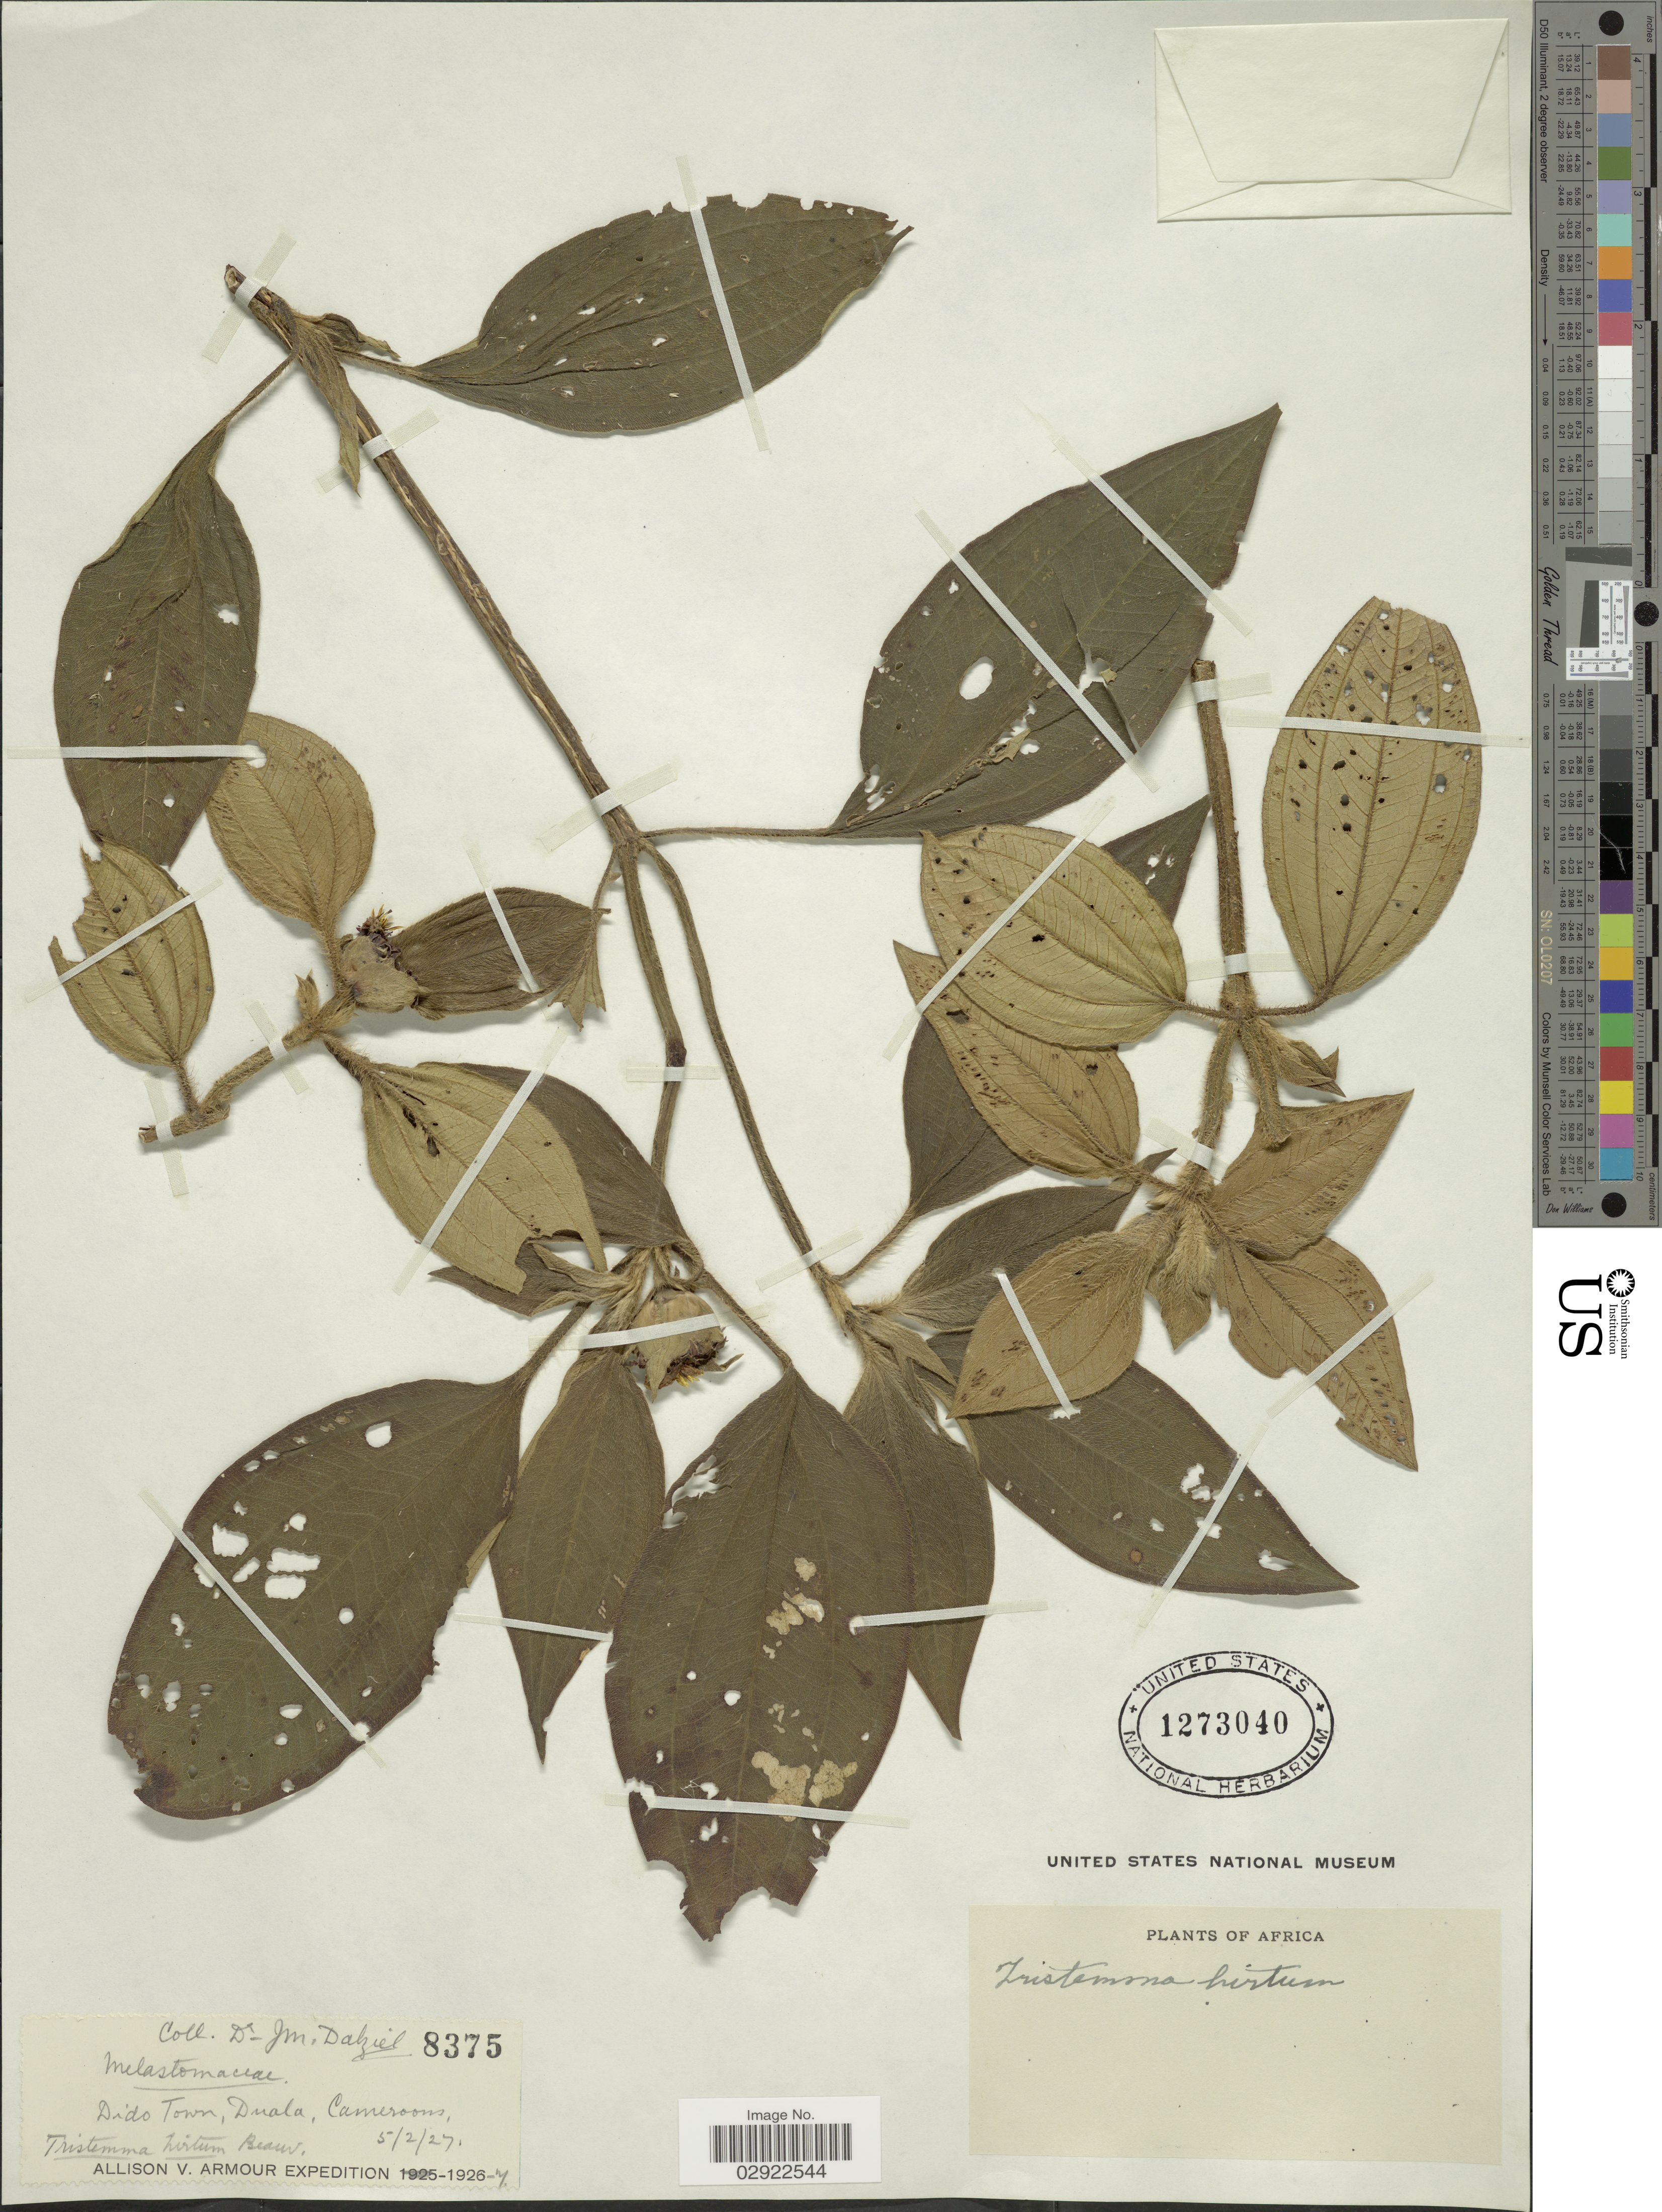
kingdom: Plantae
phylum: Tracheophyta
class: Magnoliopsida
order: Myrtales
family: Melastomataceae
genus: Tristemma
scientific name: Tristemma hirtum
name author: P. Beauv.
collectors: J. Dalziel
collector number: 8375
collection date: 1927-02-05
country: Cameroon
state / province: Littoral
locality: Dido Town, Duala.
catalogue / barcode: US 1273040